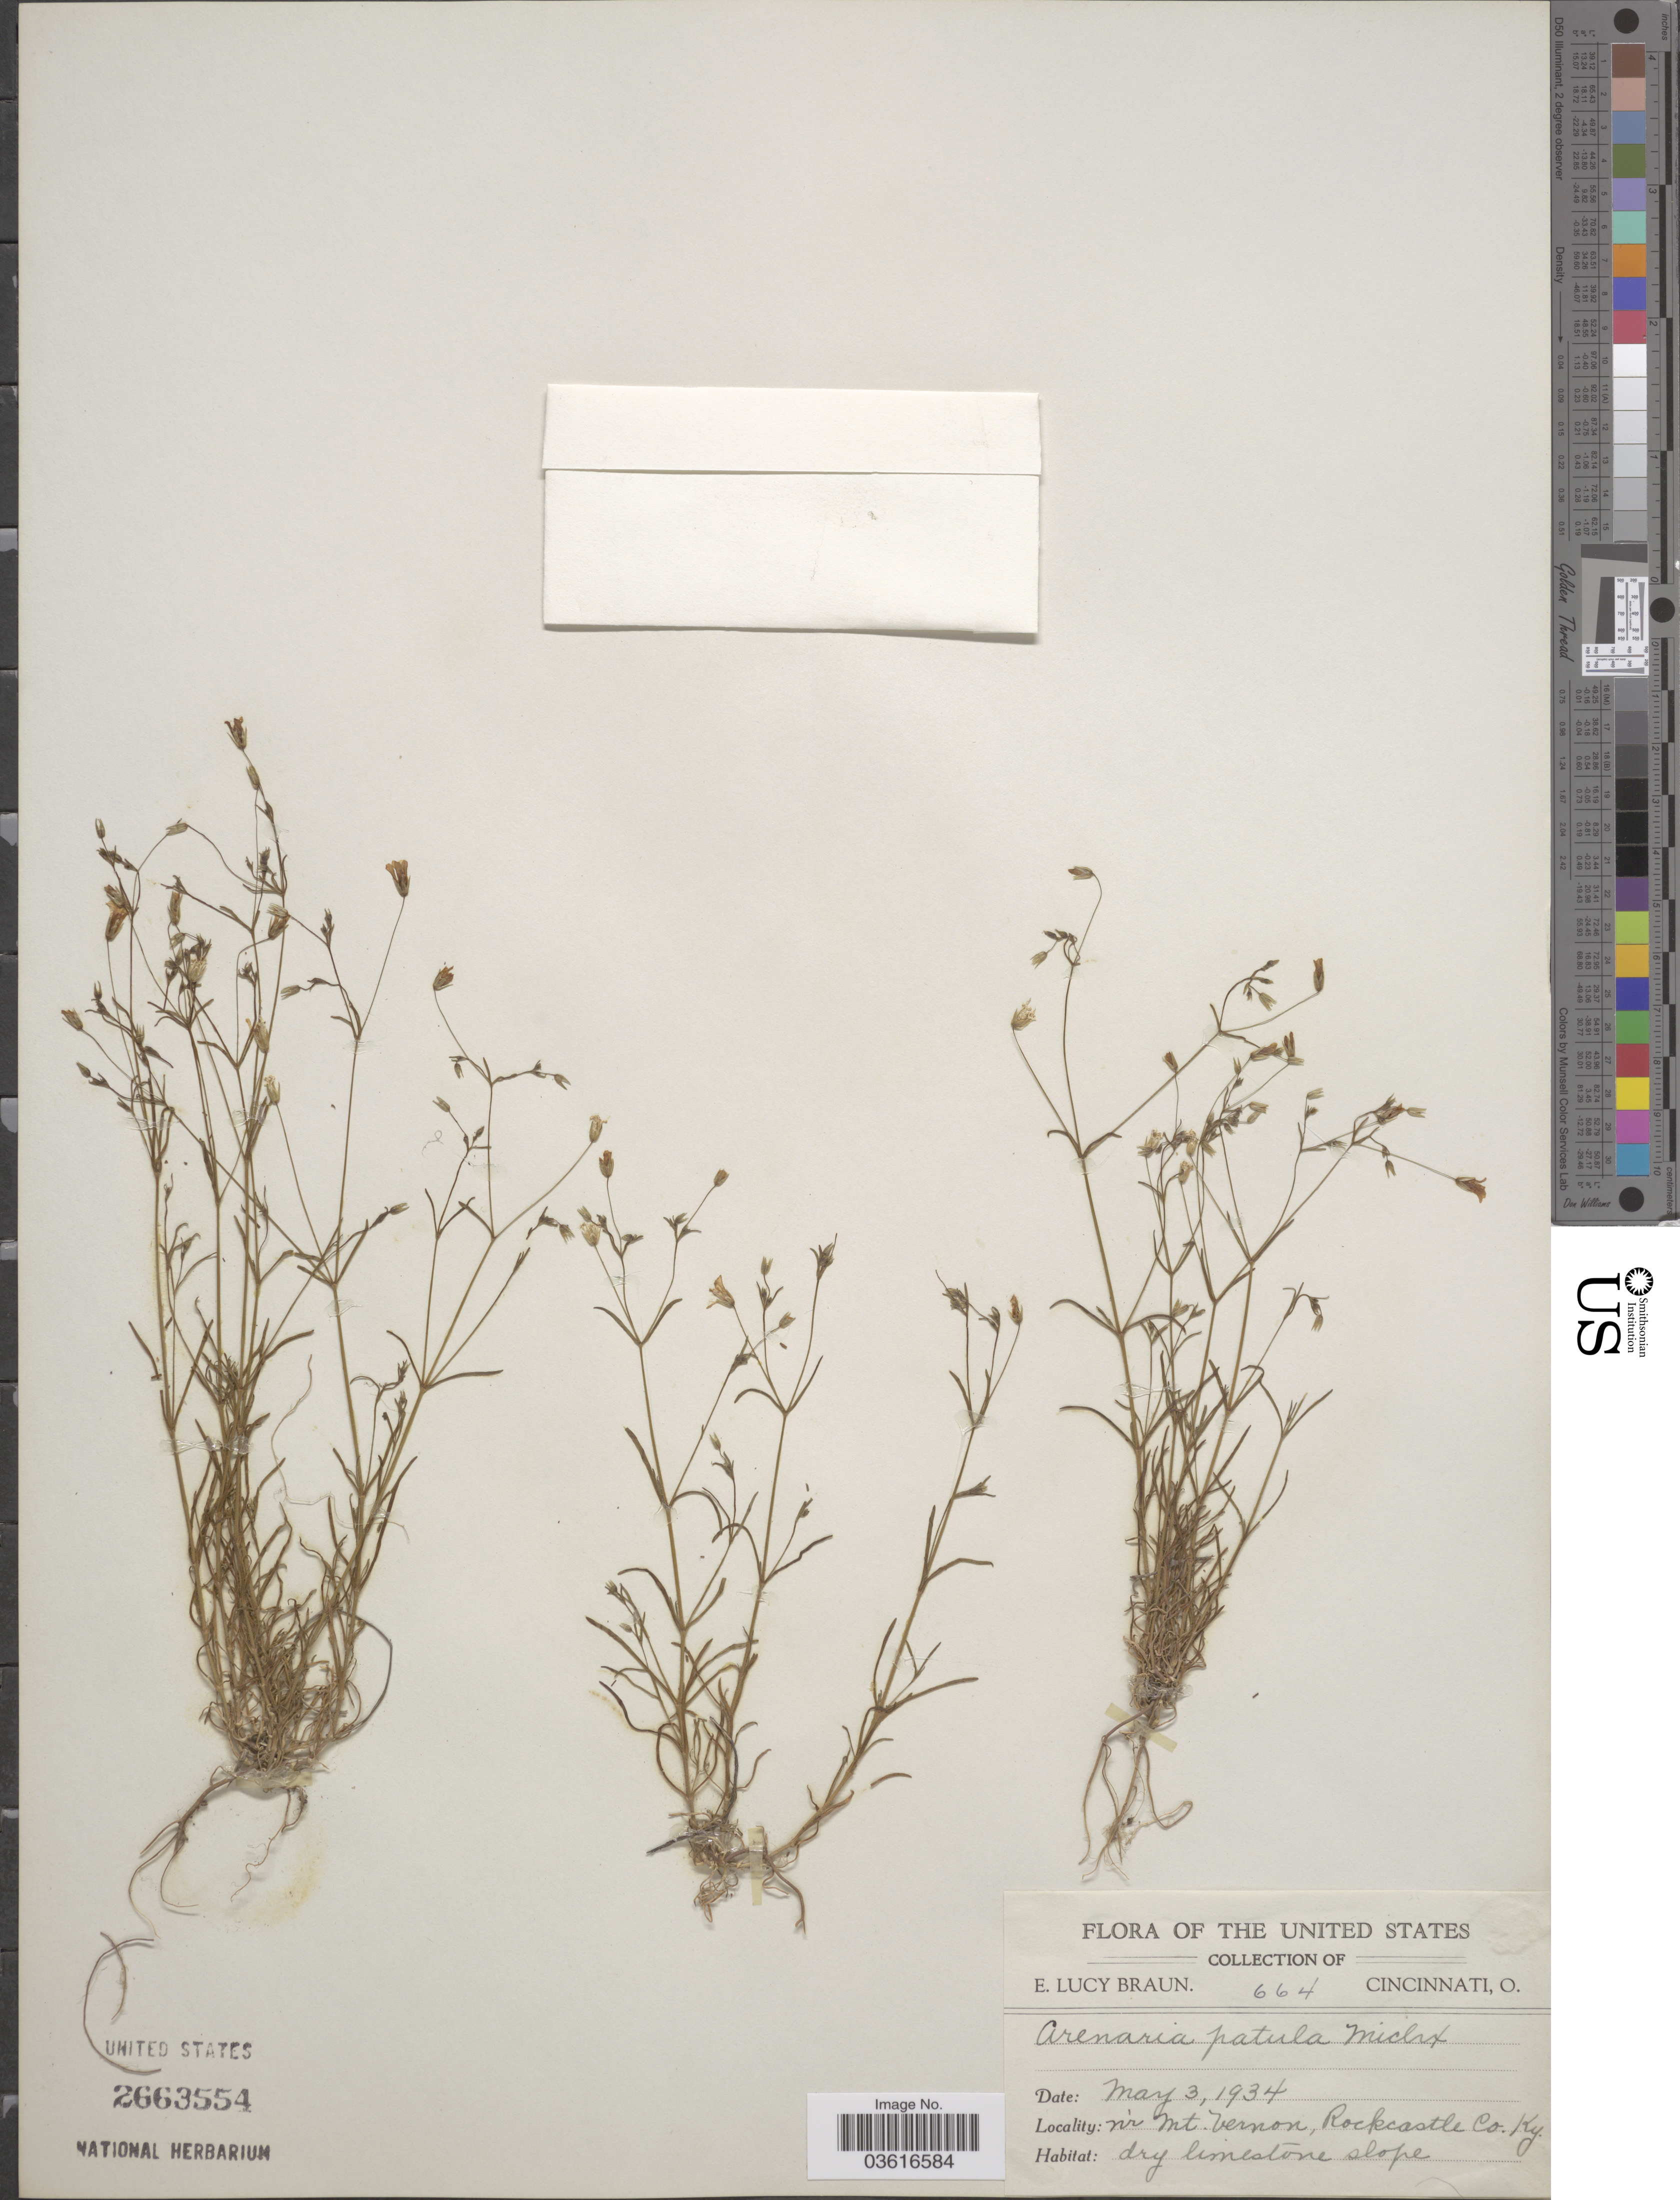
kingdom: Plantae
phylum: Tracheophyta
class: Magnoliopsida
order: Caryophyllales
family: Caryophyllaceae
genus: Minuartia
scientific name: Minuartia patula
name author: (Michx.) Mattf.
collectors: E. L. Braun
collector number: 664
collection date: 1934-05-03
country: United States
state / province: Kentucky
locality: N'r Mt. Vernon, Rockcastle Co.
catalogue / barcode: US 2663554